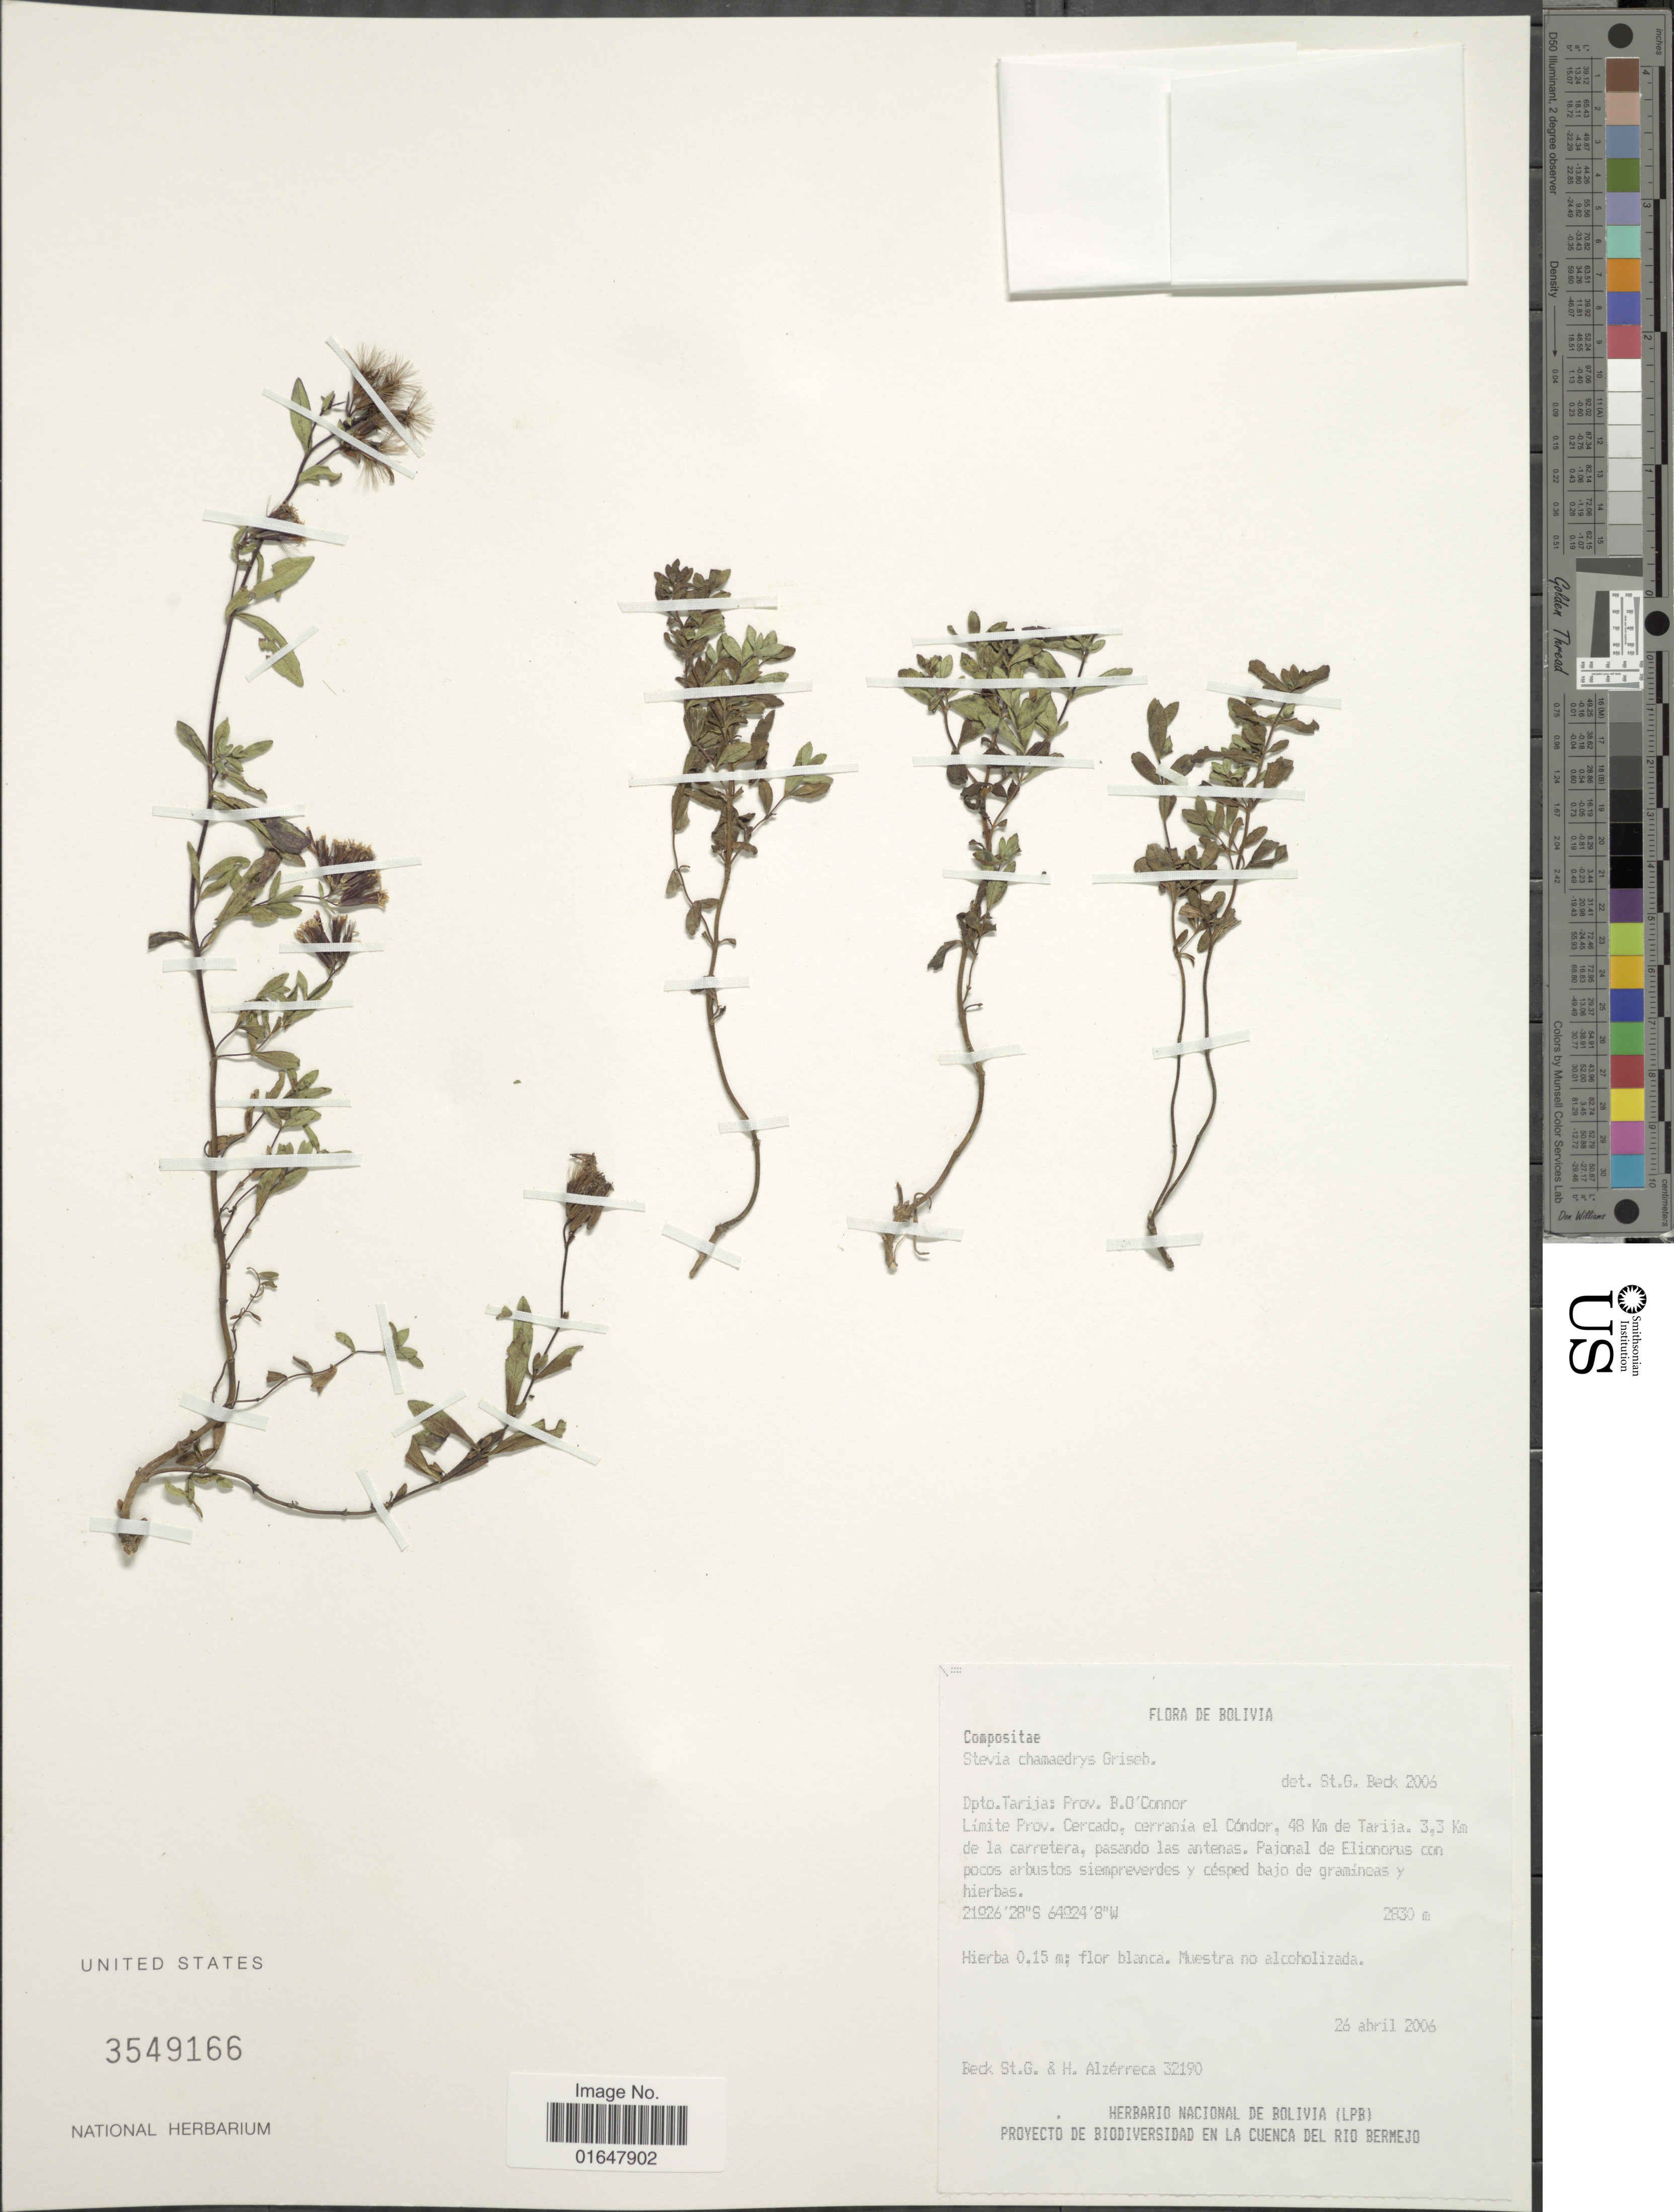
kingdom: Plantae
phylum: Tracheophyta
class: Magnoliopsida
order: Asterales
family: Asteraceae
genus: Stevia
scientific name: Stevia chamaedrys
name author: Griseb.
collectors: S. G. Beck & H. Alzerreca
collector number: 32190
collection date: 2006-04-26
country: Bolivia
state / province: Tarija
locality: Prov. B. O'Connor, Limite Prov. Cercado, cerrania el Condor, 48 km de Tarija, 3.3 km de la carretera, pasando las antenas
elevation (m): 2830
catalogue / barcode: US 3549166